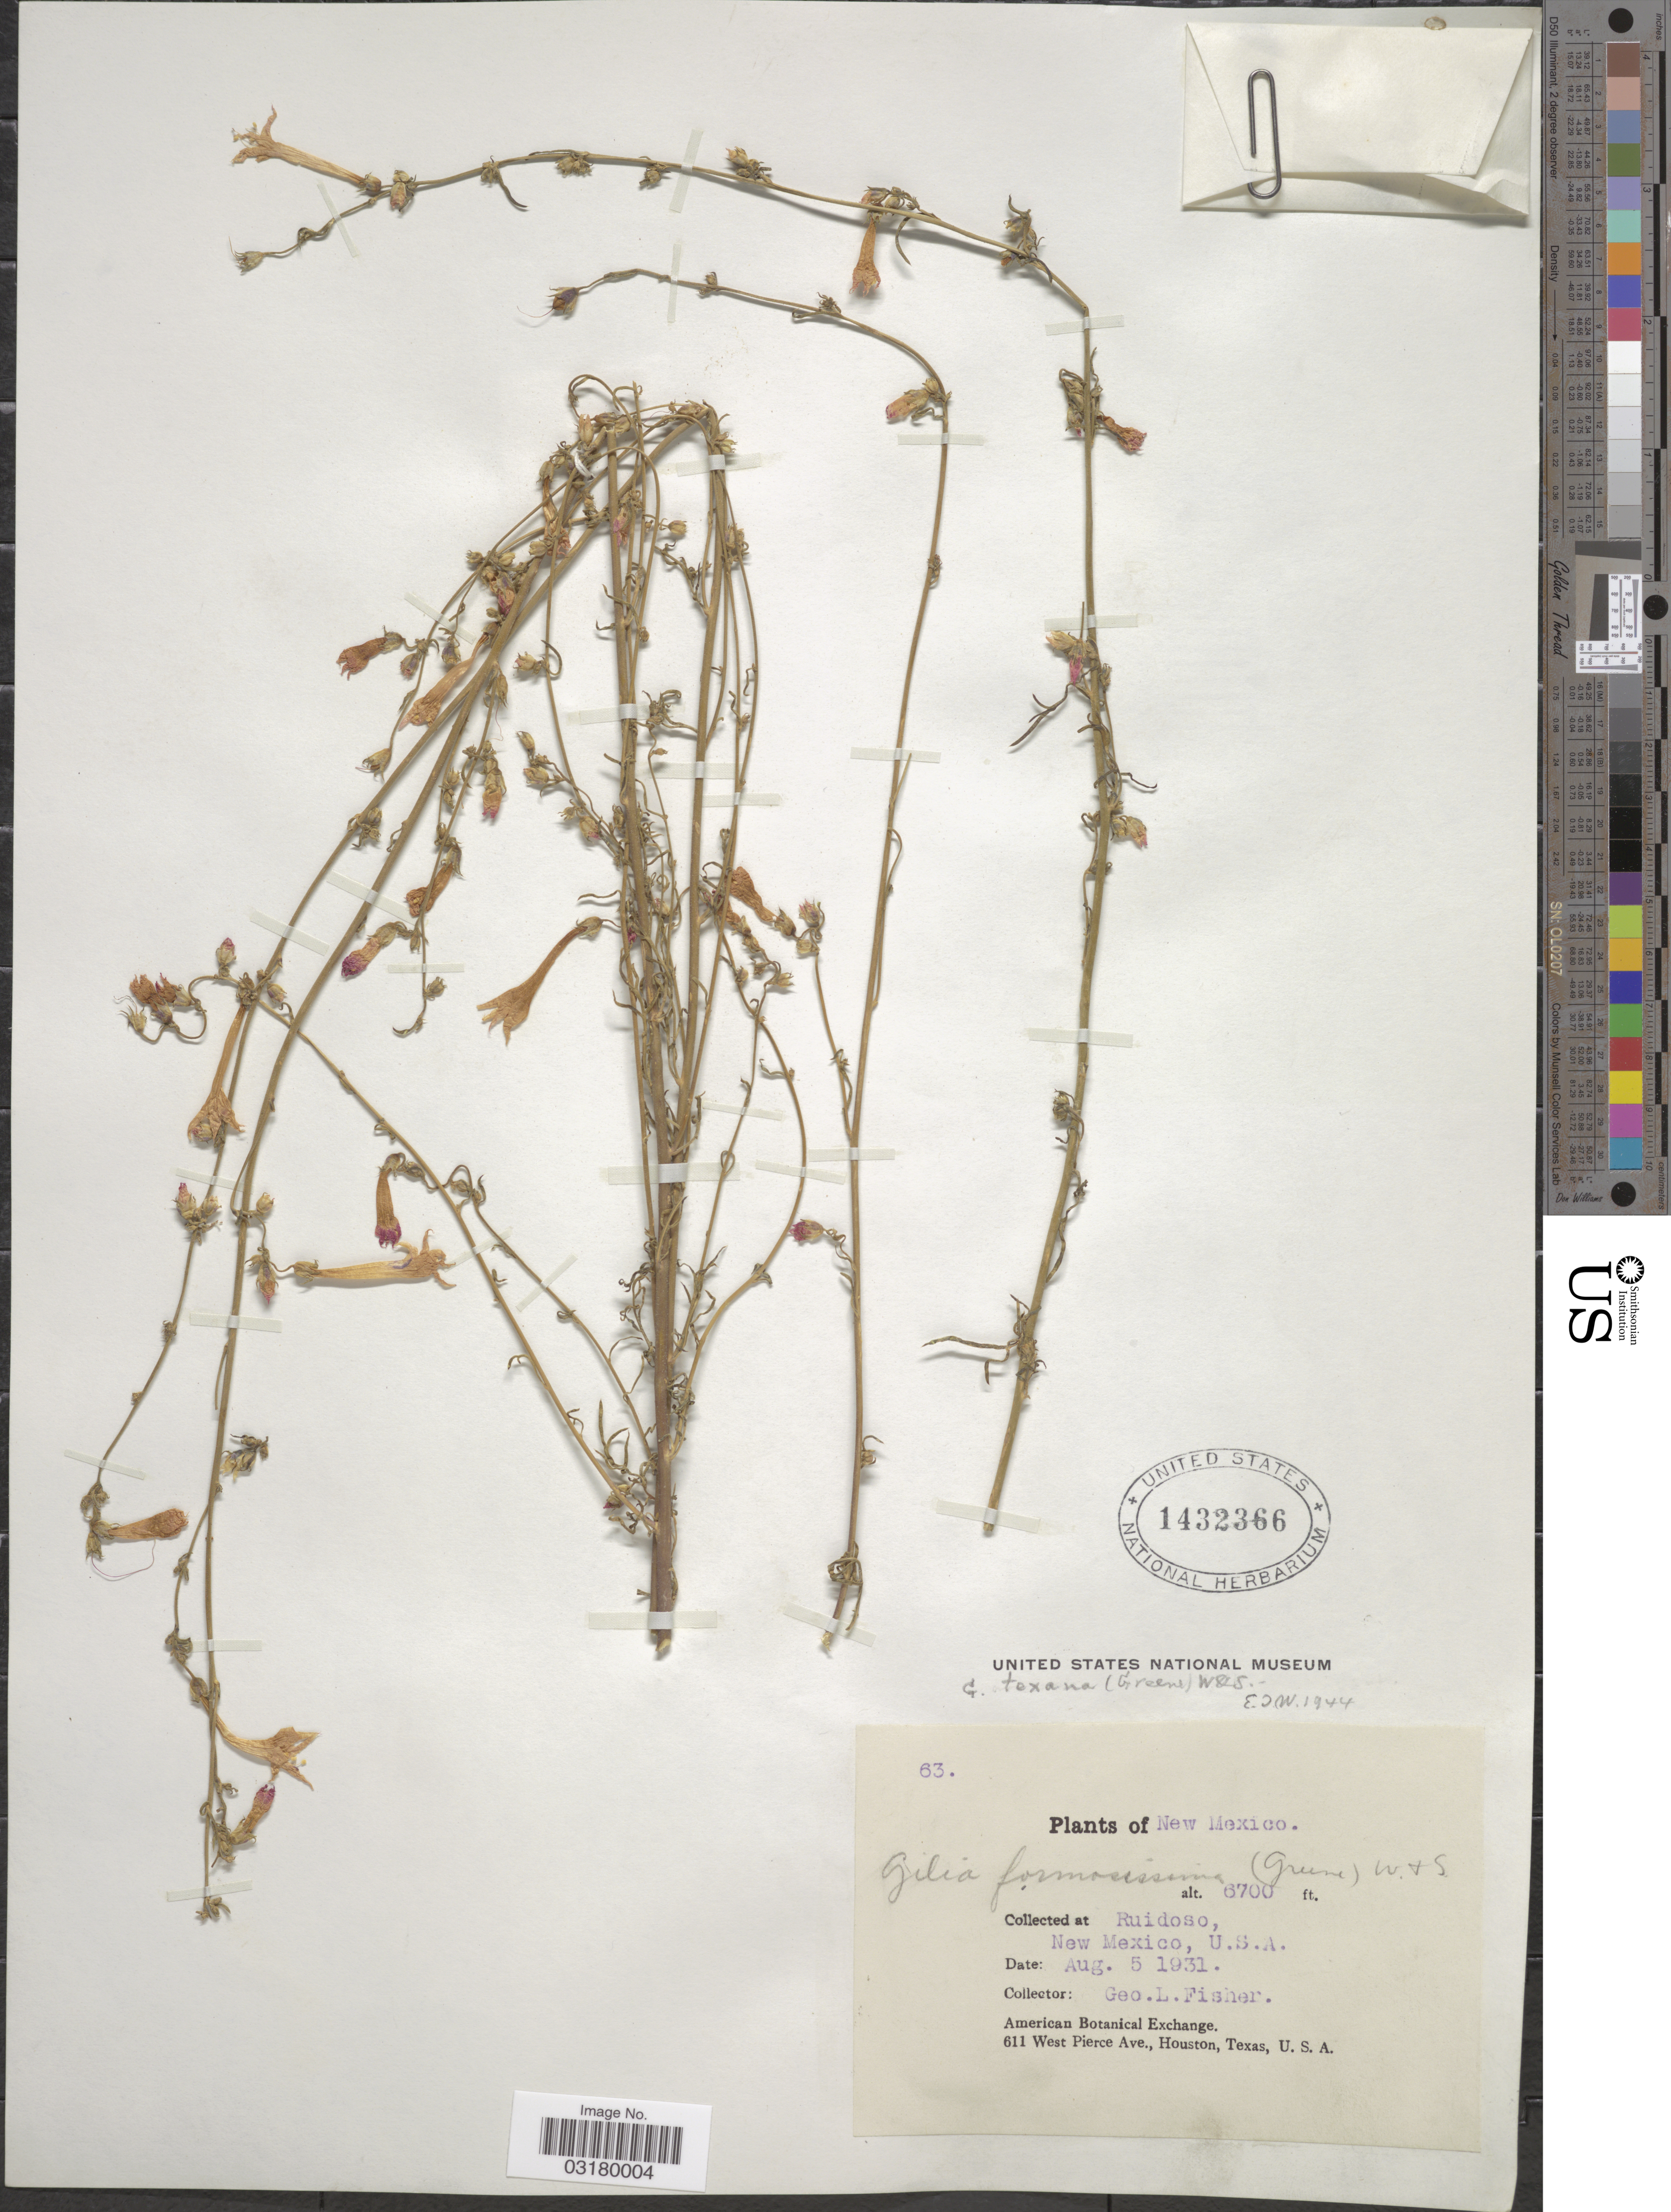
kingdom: Plantae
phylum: Tracheophyta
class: Magnoliopsida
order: Ericales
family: Polemoniaceae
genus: Ipomopsis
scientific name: Ipomopsis aggregata subsp. formosissima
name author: (Greene) Wherry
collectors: G. L. Fisher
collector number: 63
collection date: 1931-08-05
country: United States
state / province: New Mexico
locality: Ruidoso.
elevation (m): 2042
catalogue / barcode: US 1432366